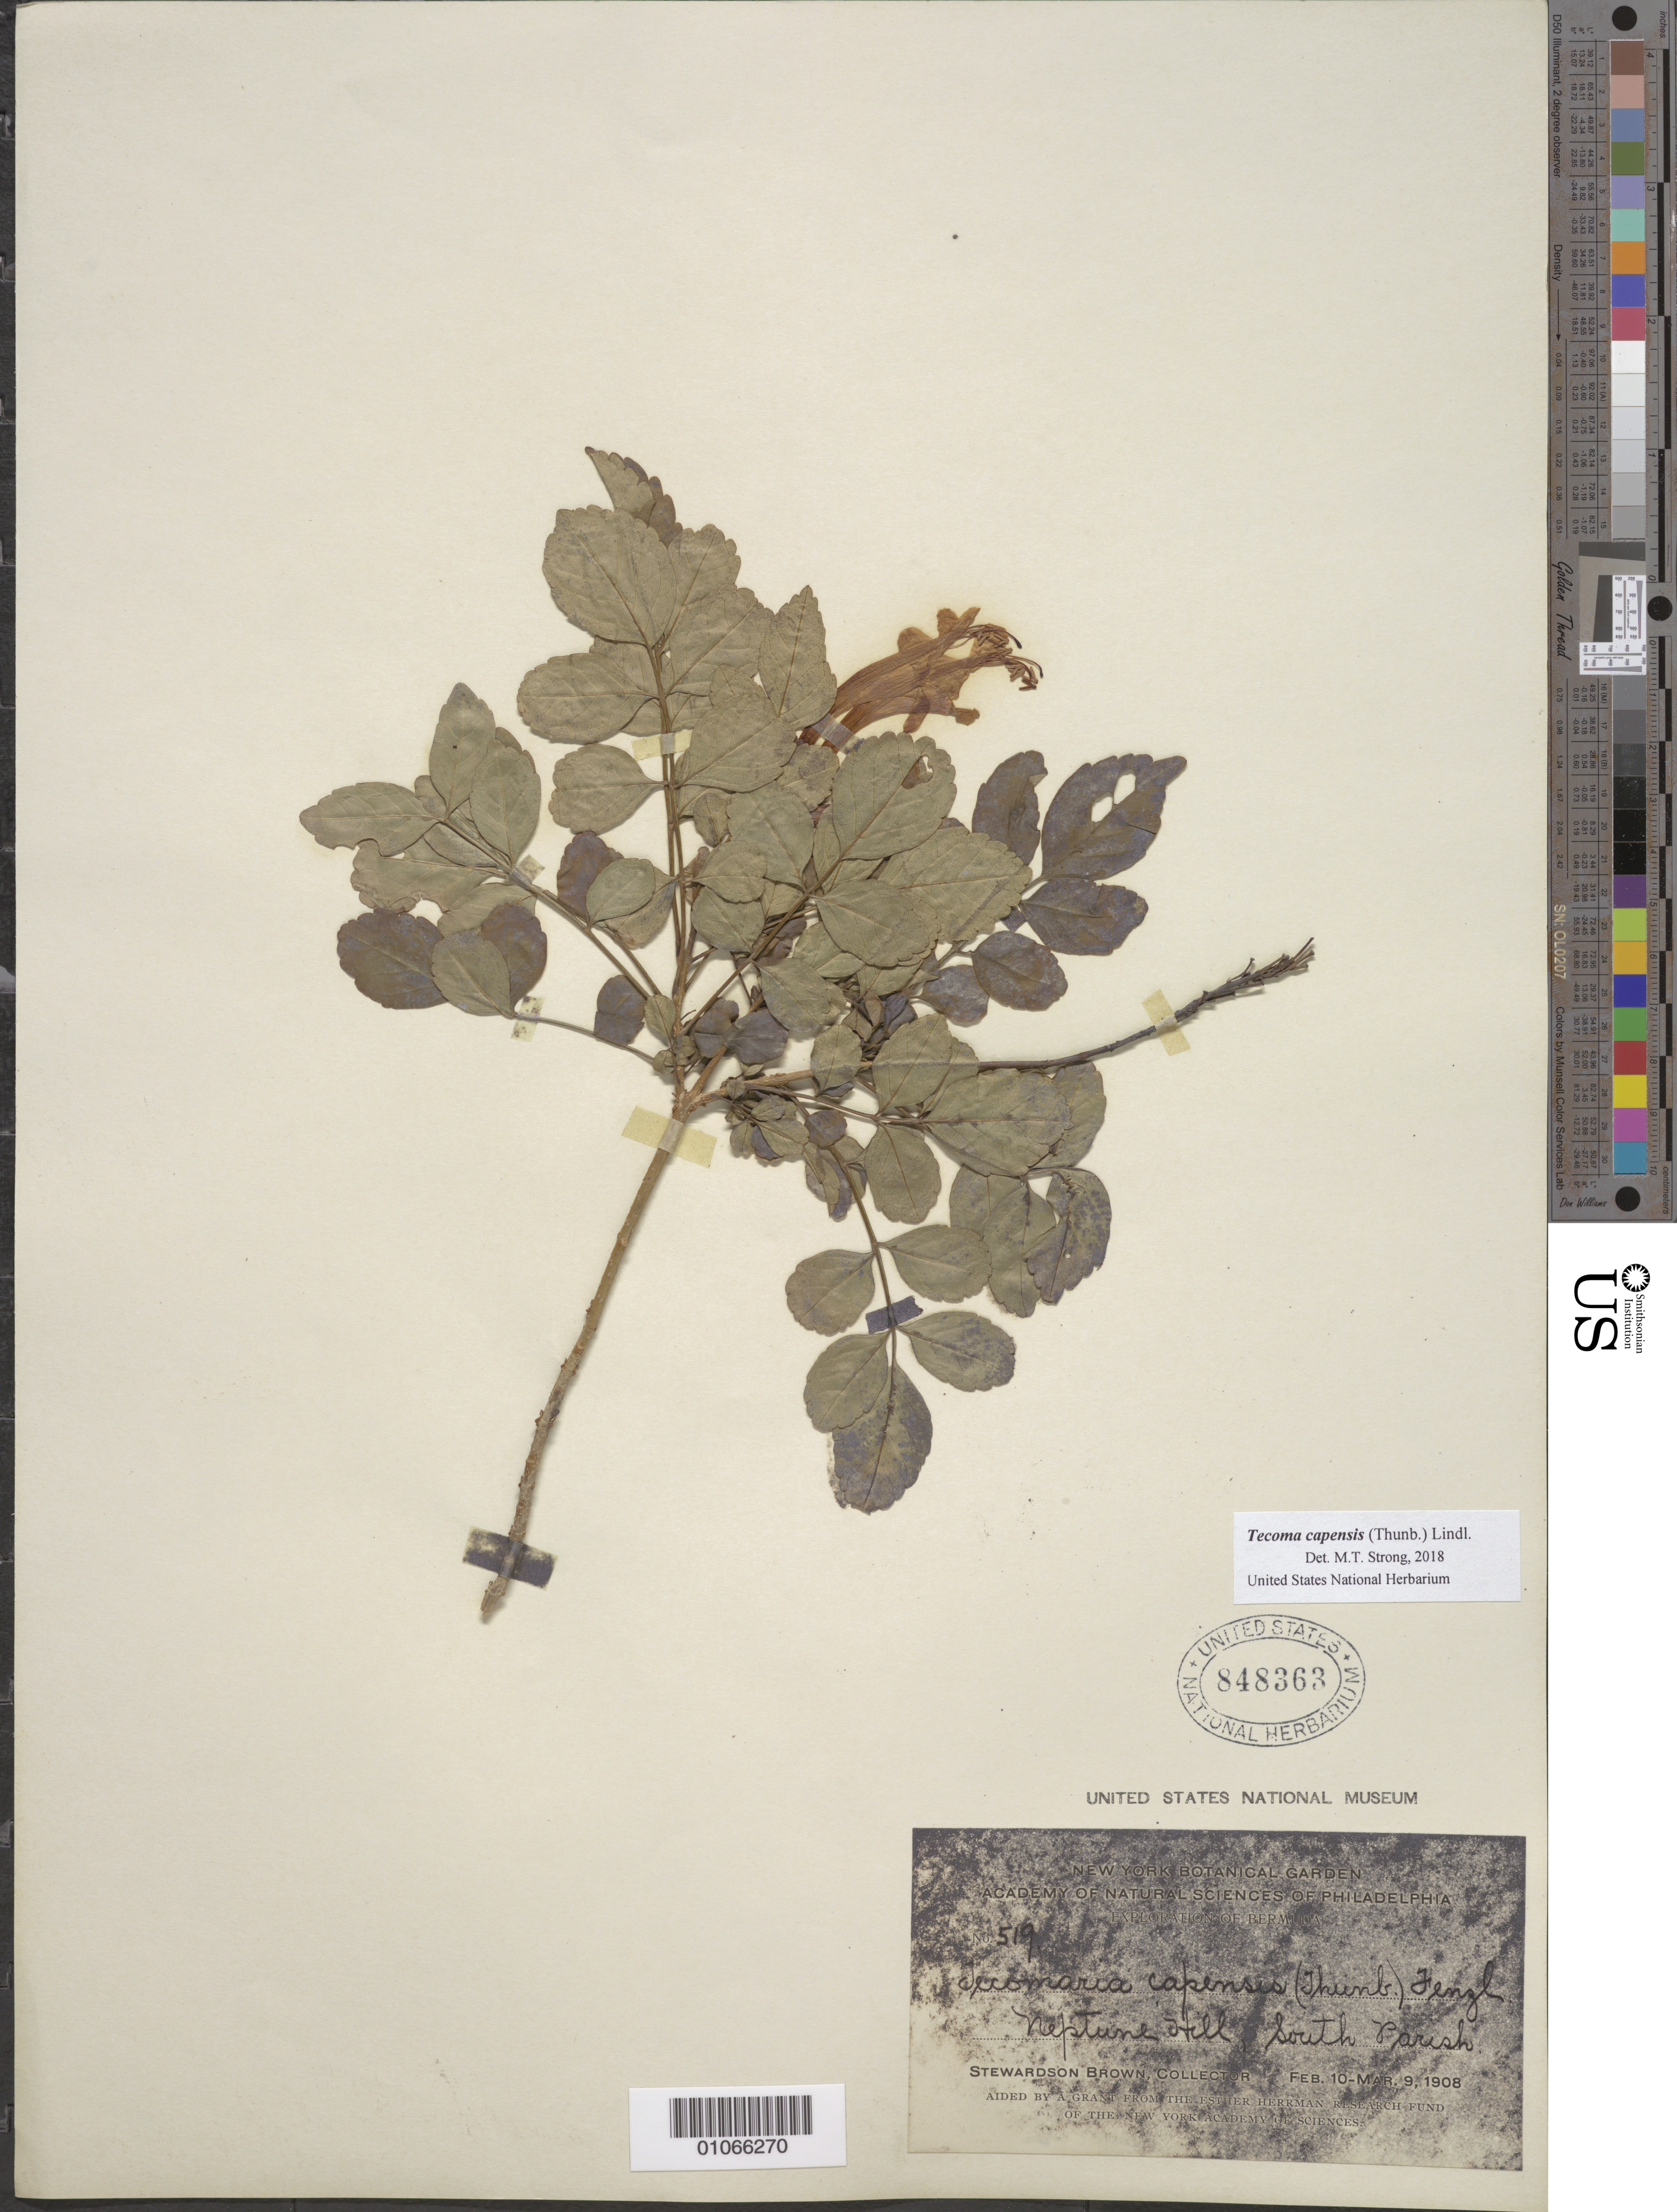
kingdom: Plantae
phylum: Tracheophyta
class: Magnoliopsida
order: Lamiales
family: Bignoniaceae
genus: Tecoma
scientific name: Tecoma capensis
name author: (Thunb.) Lindl.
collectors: S. Brown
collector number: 519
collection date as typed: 10 Feb 1908 to 09 Mar 1908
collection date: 1908-02-10/1908-03-09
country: Bermuda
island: Bermuda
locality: Neptune Hill, South Parish.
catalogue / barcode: US 848363